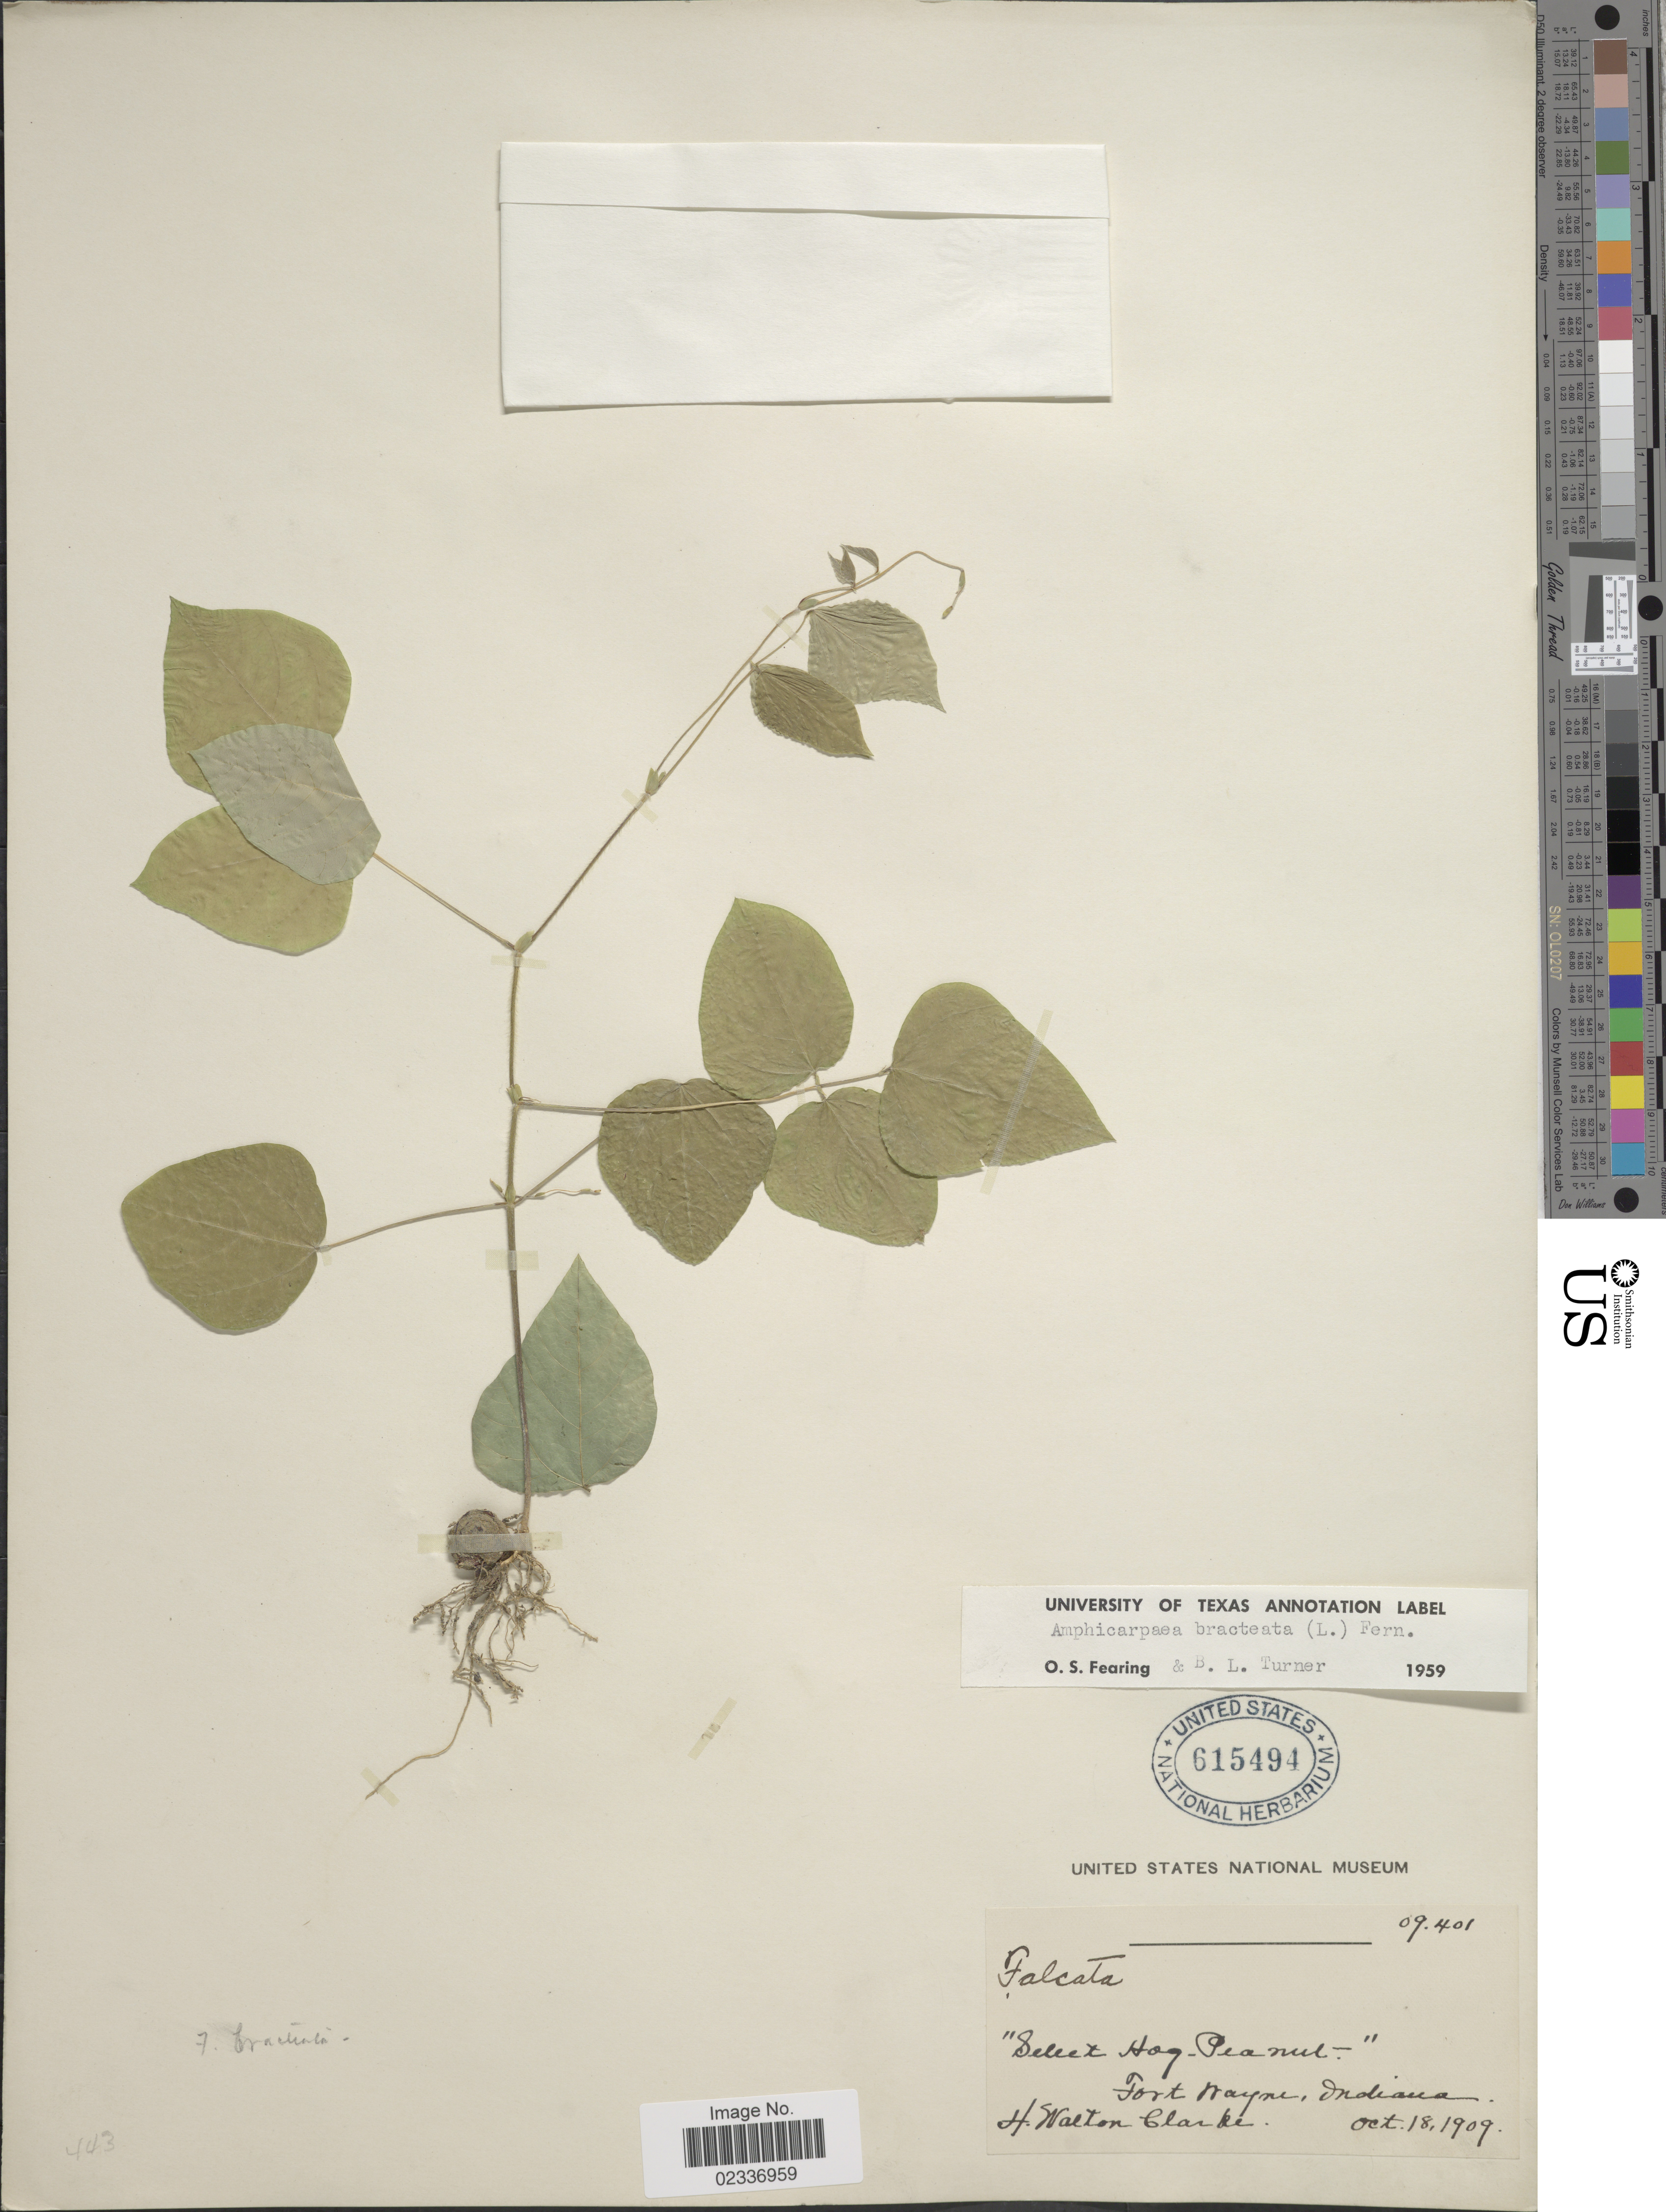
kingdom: Plantae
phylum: Tracheophyta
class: Magnoliopsida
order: Fabales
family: Fabaceae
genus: Amphicarpaea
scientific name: Amphicarpaea bracteata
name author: (L.) Fernald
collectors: H. W. Clarke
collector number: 09401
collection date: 1909-10-18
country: United States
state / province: Indiana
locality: Fort Wayne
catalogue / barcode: US 615494